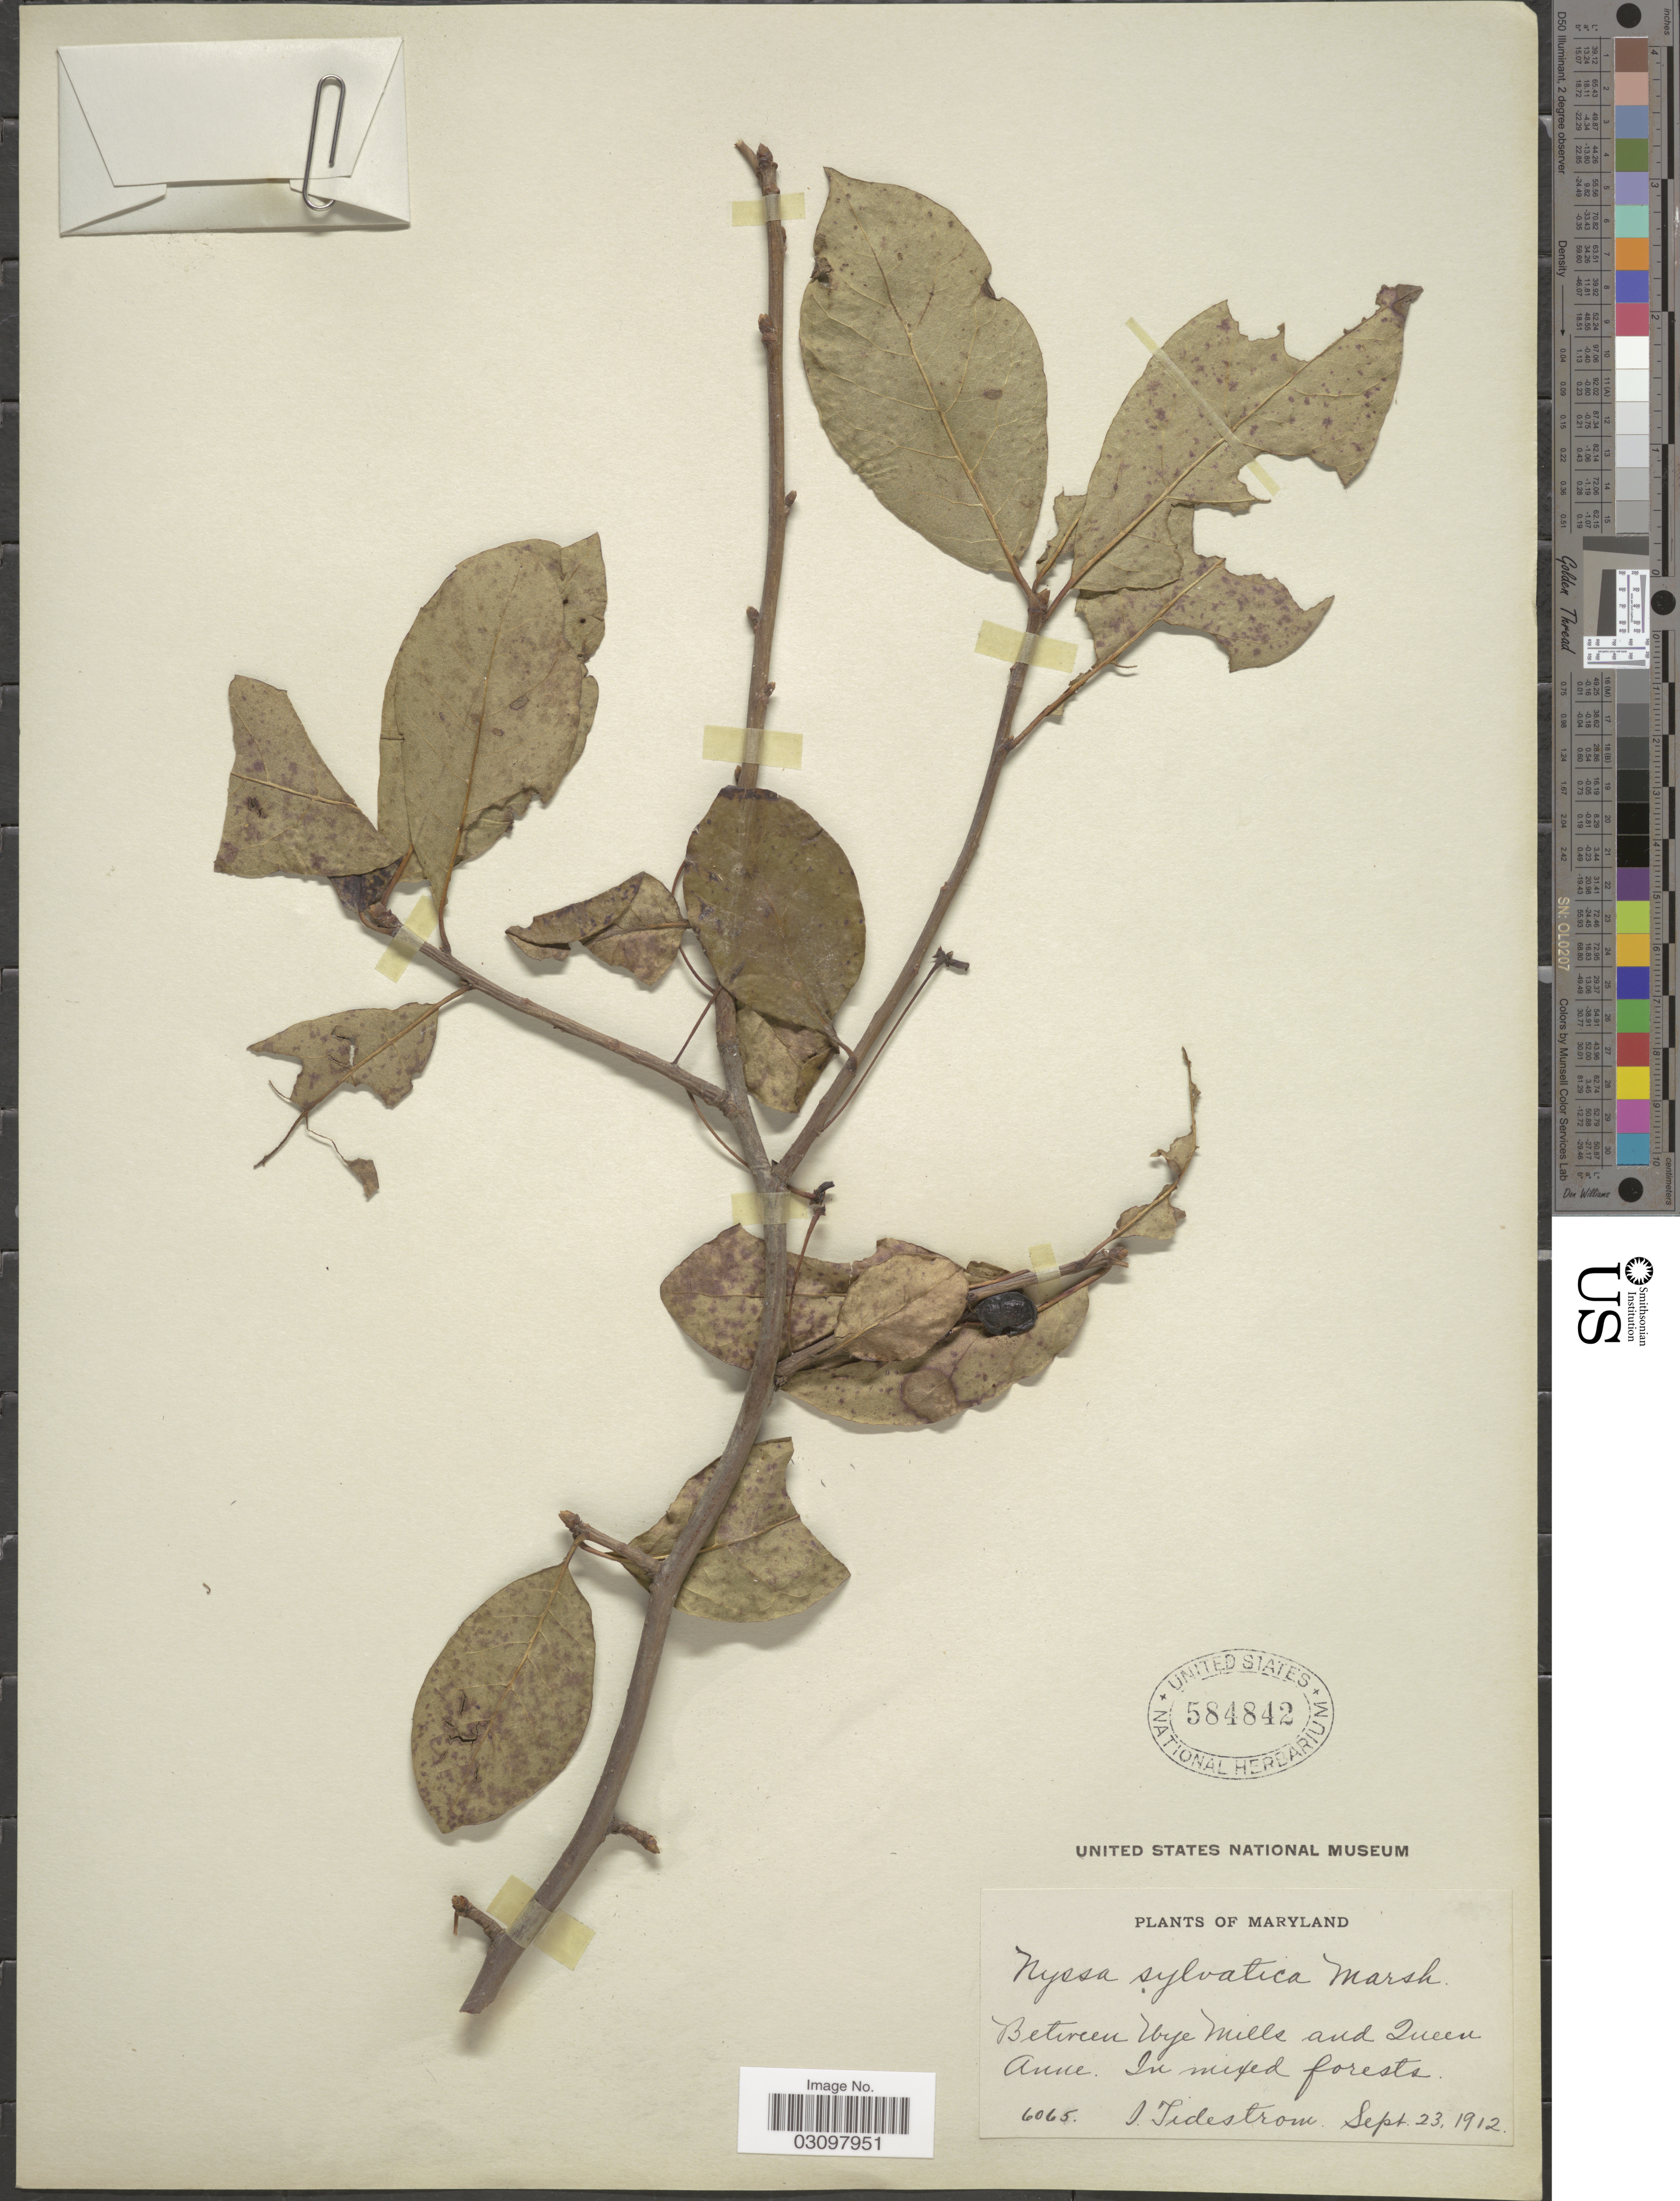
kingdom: Plantae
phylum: Tracheophyta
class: Magnoliopsida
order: Cornales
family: Nyssaceae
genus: Nyssa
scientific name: Nyssa sylvatica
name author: Marshall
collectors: I. F. Tidestrom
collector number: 6065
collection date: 1912-09-23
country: United States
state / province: Maryland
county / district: Queen Anne's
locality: Between Wye Mills and Queen Anne.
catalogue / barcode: US 584842